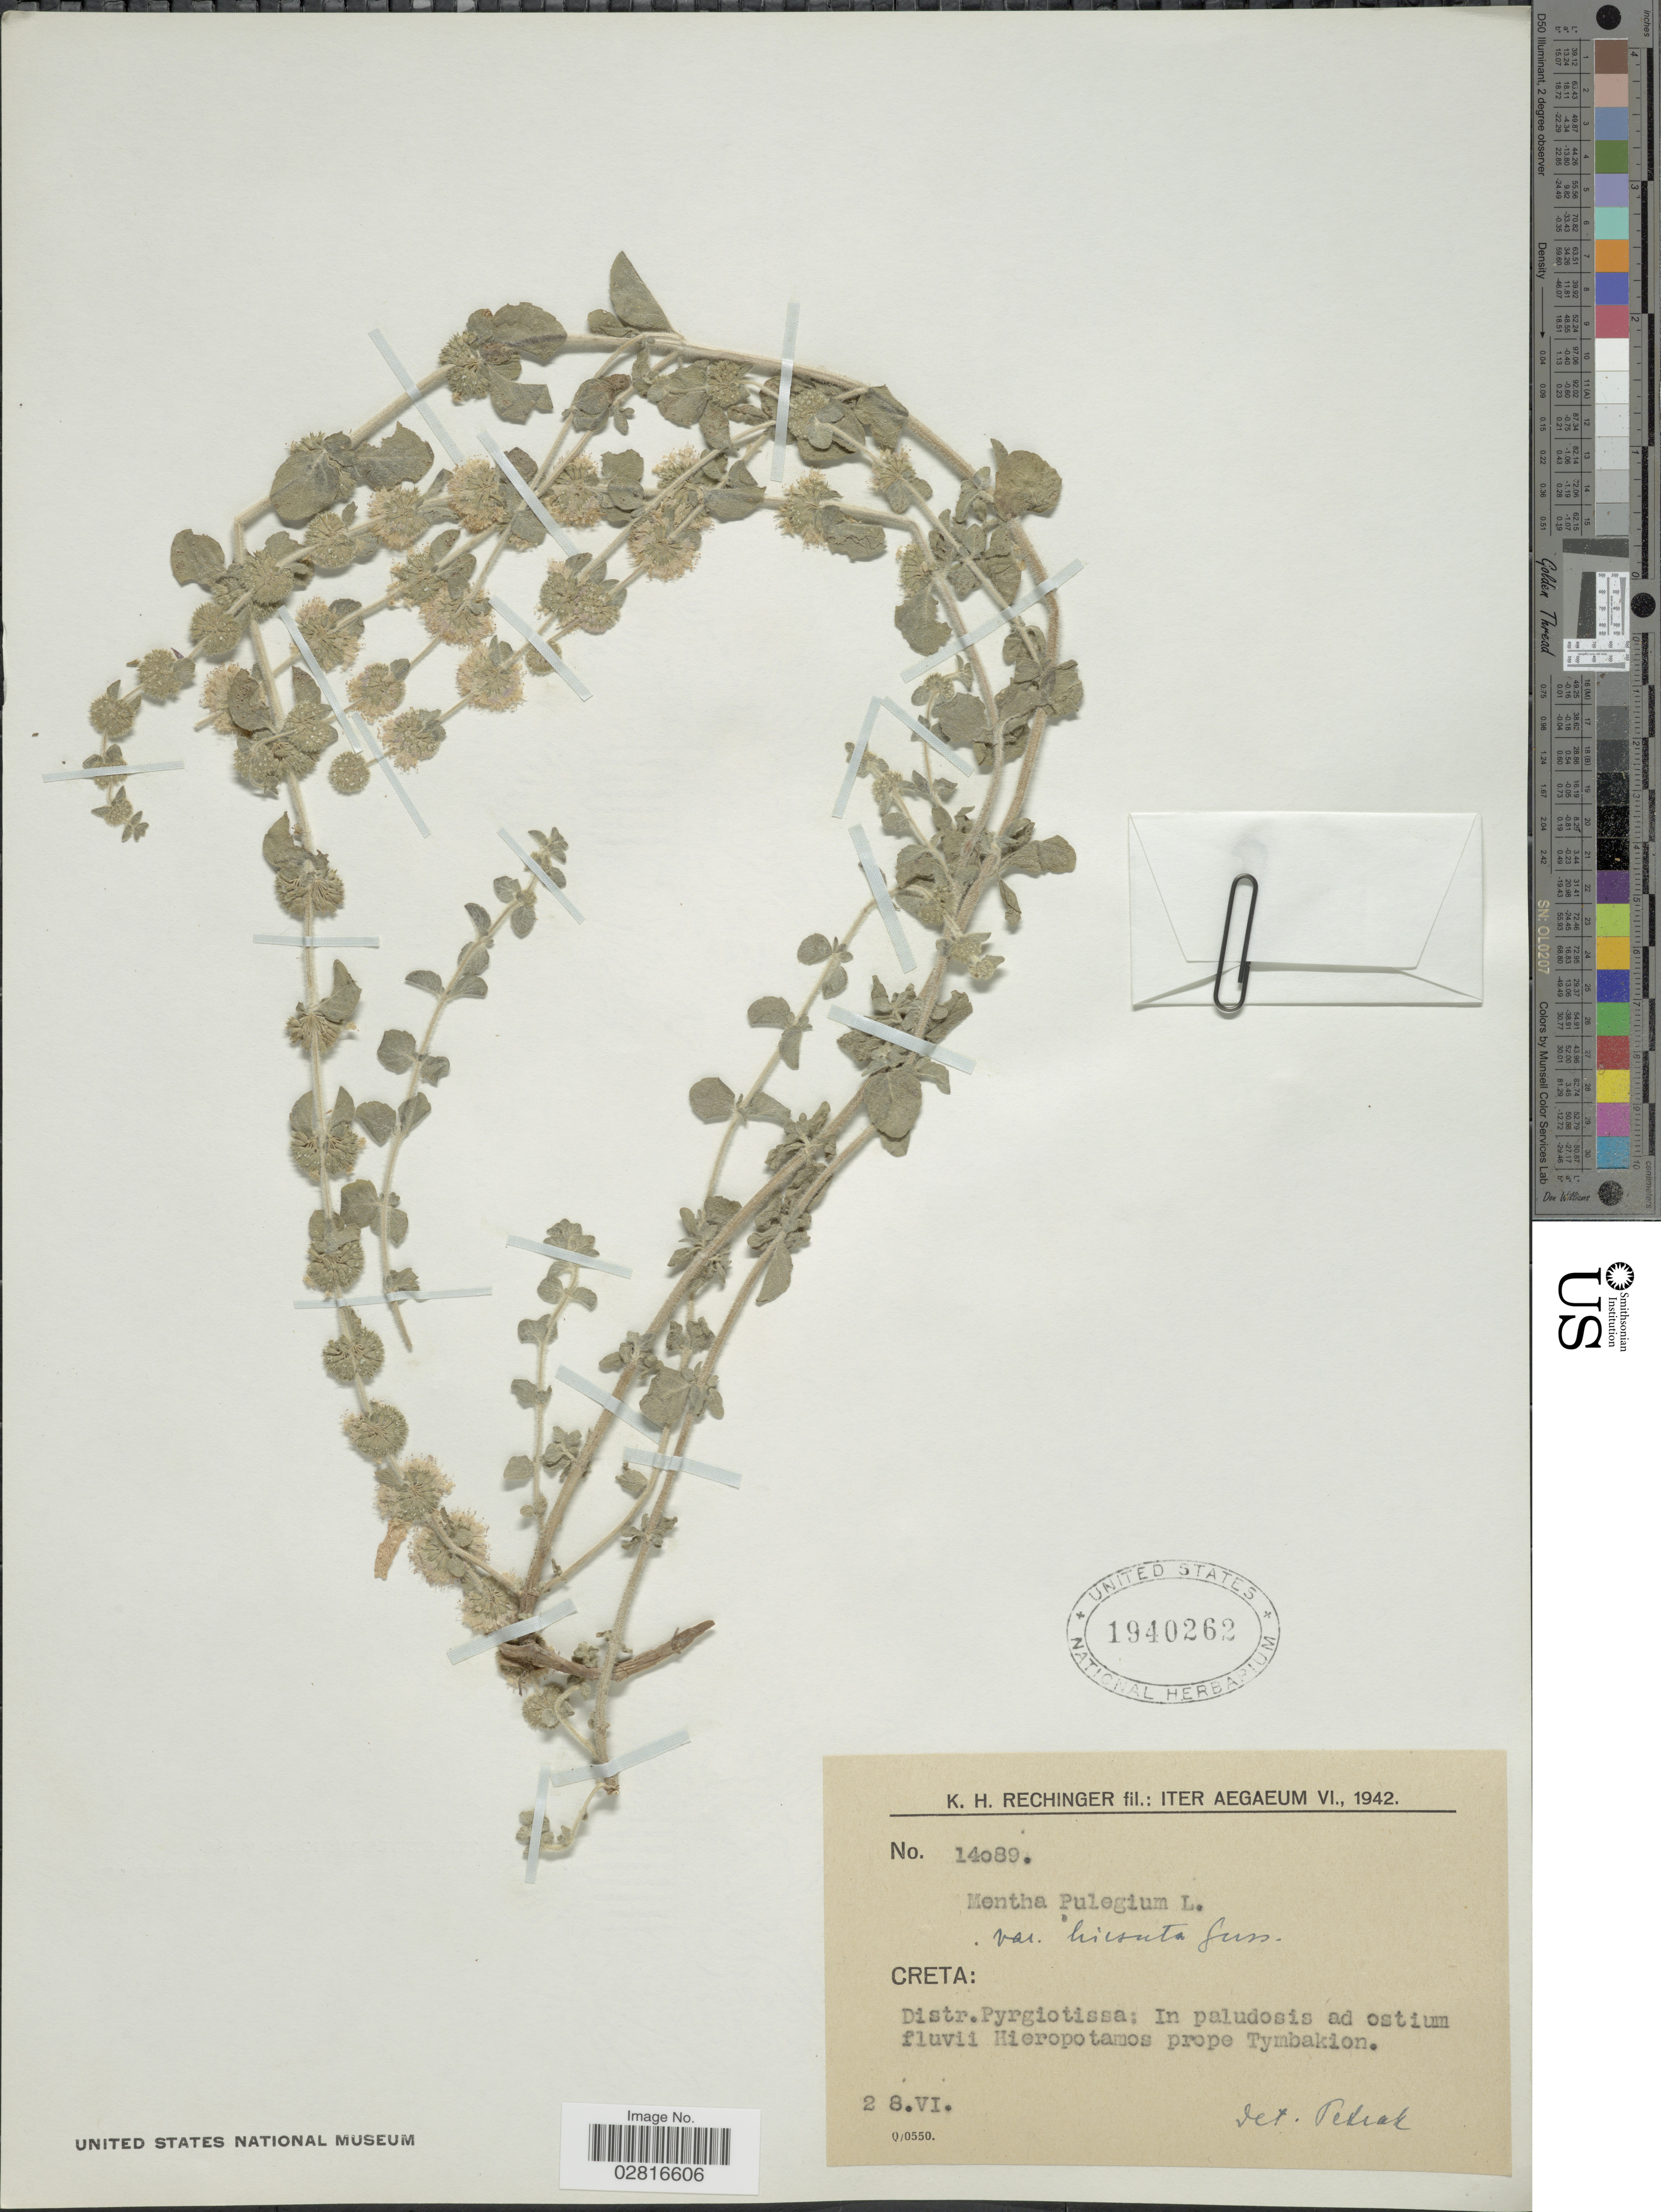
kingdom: Plantae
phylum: Tracheophyta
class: Magnoliopsida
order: Lamiales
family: Lamiaceae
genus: Mentha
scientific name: Mentha pulegium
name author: L.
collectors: K. H. Rechinger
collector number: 14089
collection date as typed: Transcribed d/m/y: 8/6/2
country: Greece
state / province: Crete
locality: Iter Aegaeum VI. Creta: Distr. Pyrgiotissa: In paludosis ad ostium fluvii Hieropotamos prope Tymbakion.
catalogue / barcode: US 1940262